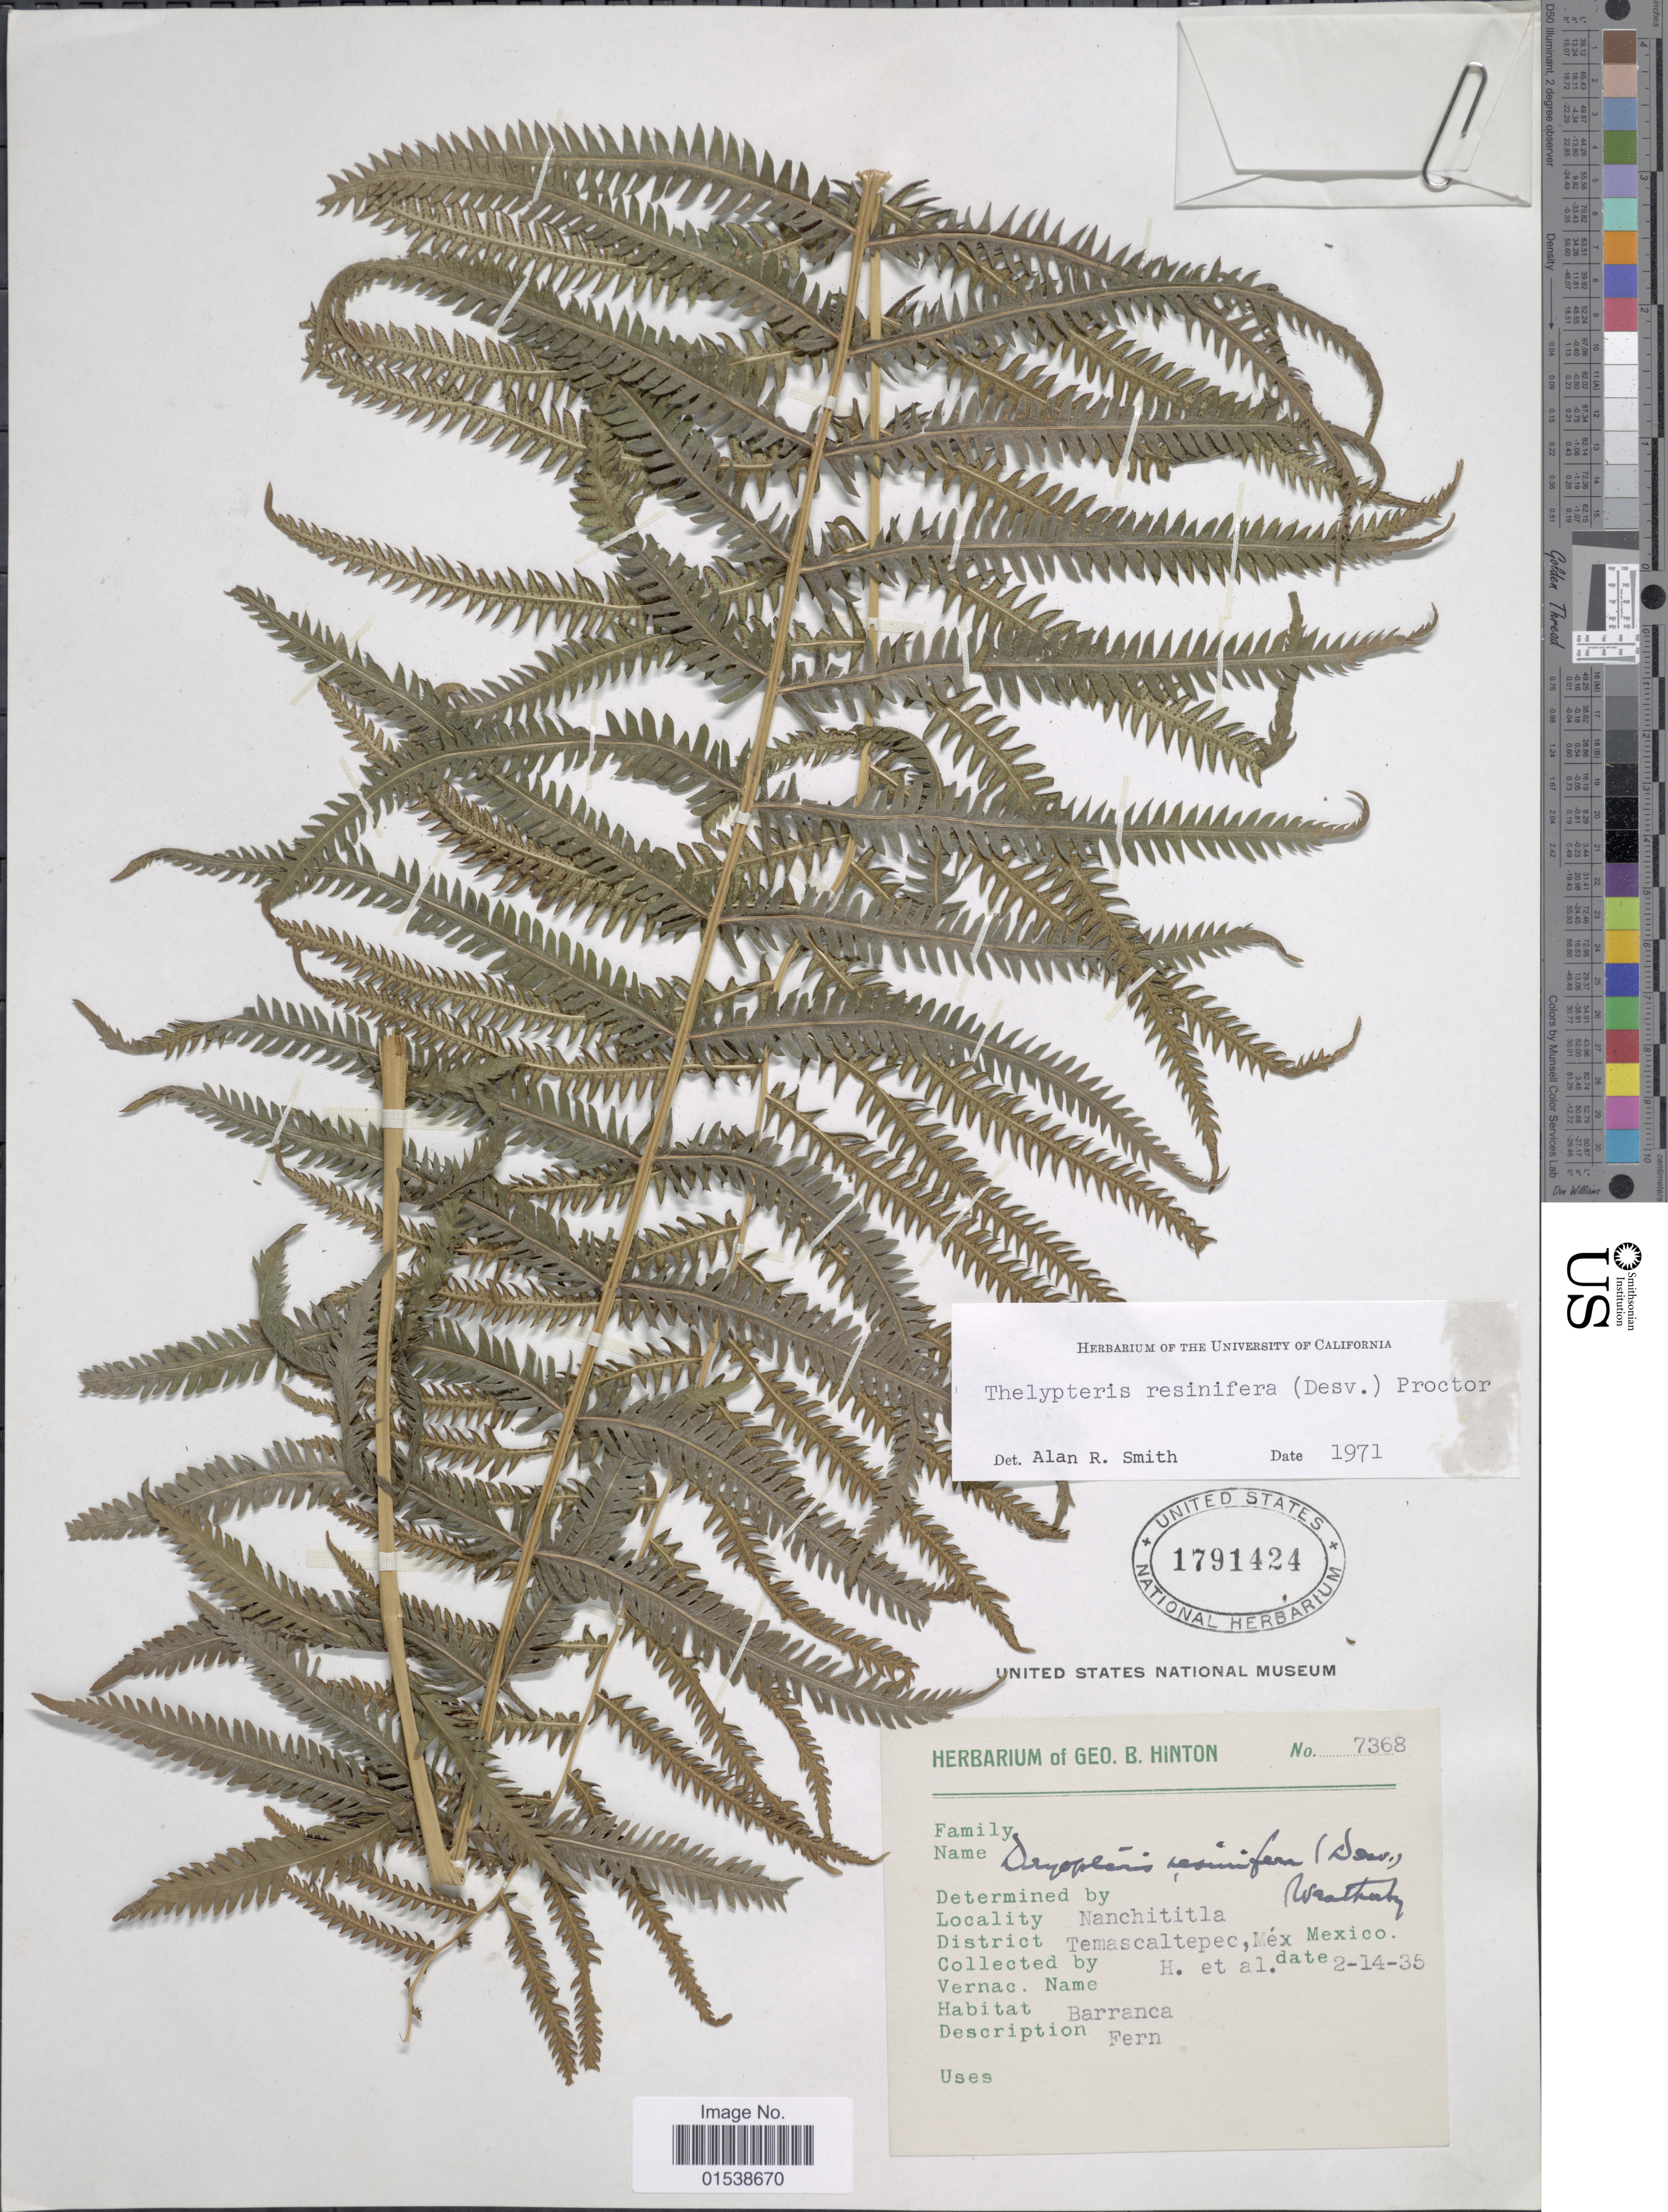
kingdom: Plantae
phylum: Tracheophyta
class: Polypodiopsida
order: Polypodiales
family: Thelypteridaceae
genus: Amauropelta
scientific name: Amauropelta resinifera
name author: (Desv.) Pic. Serm.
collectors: G. B. Hinton & et al.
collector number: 7368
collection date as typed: Transcribed d/m/y: 14/2/35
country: Mexico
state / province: México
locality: Nanchititlan, District Temascaltepec, Mex.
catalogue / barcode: US 1791424